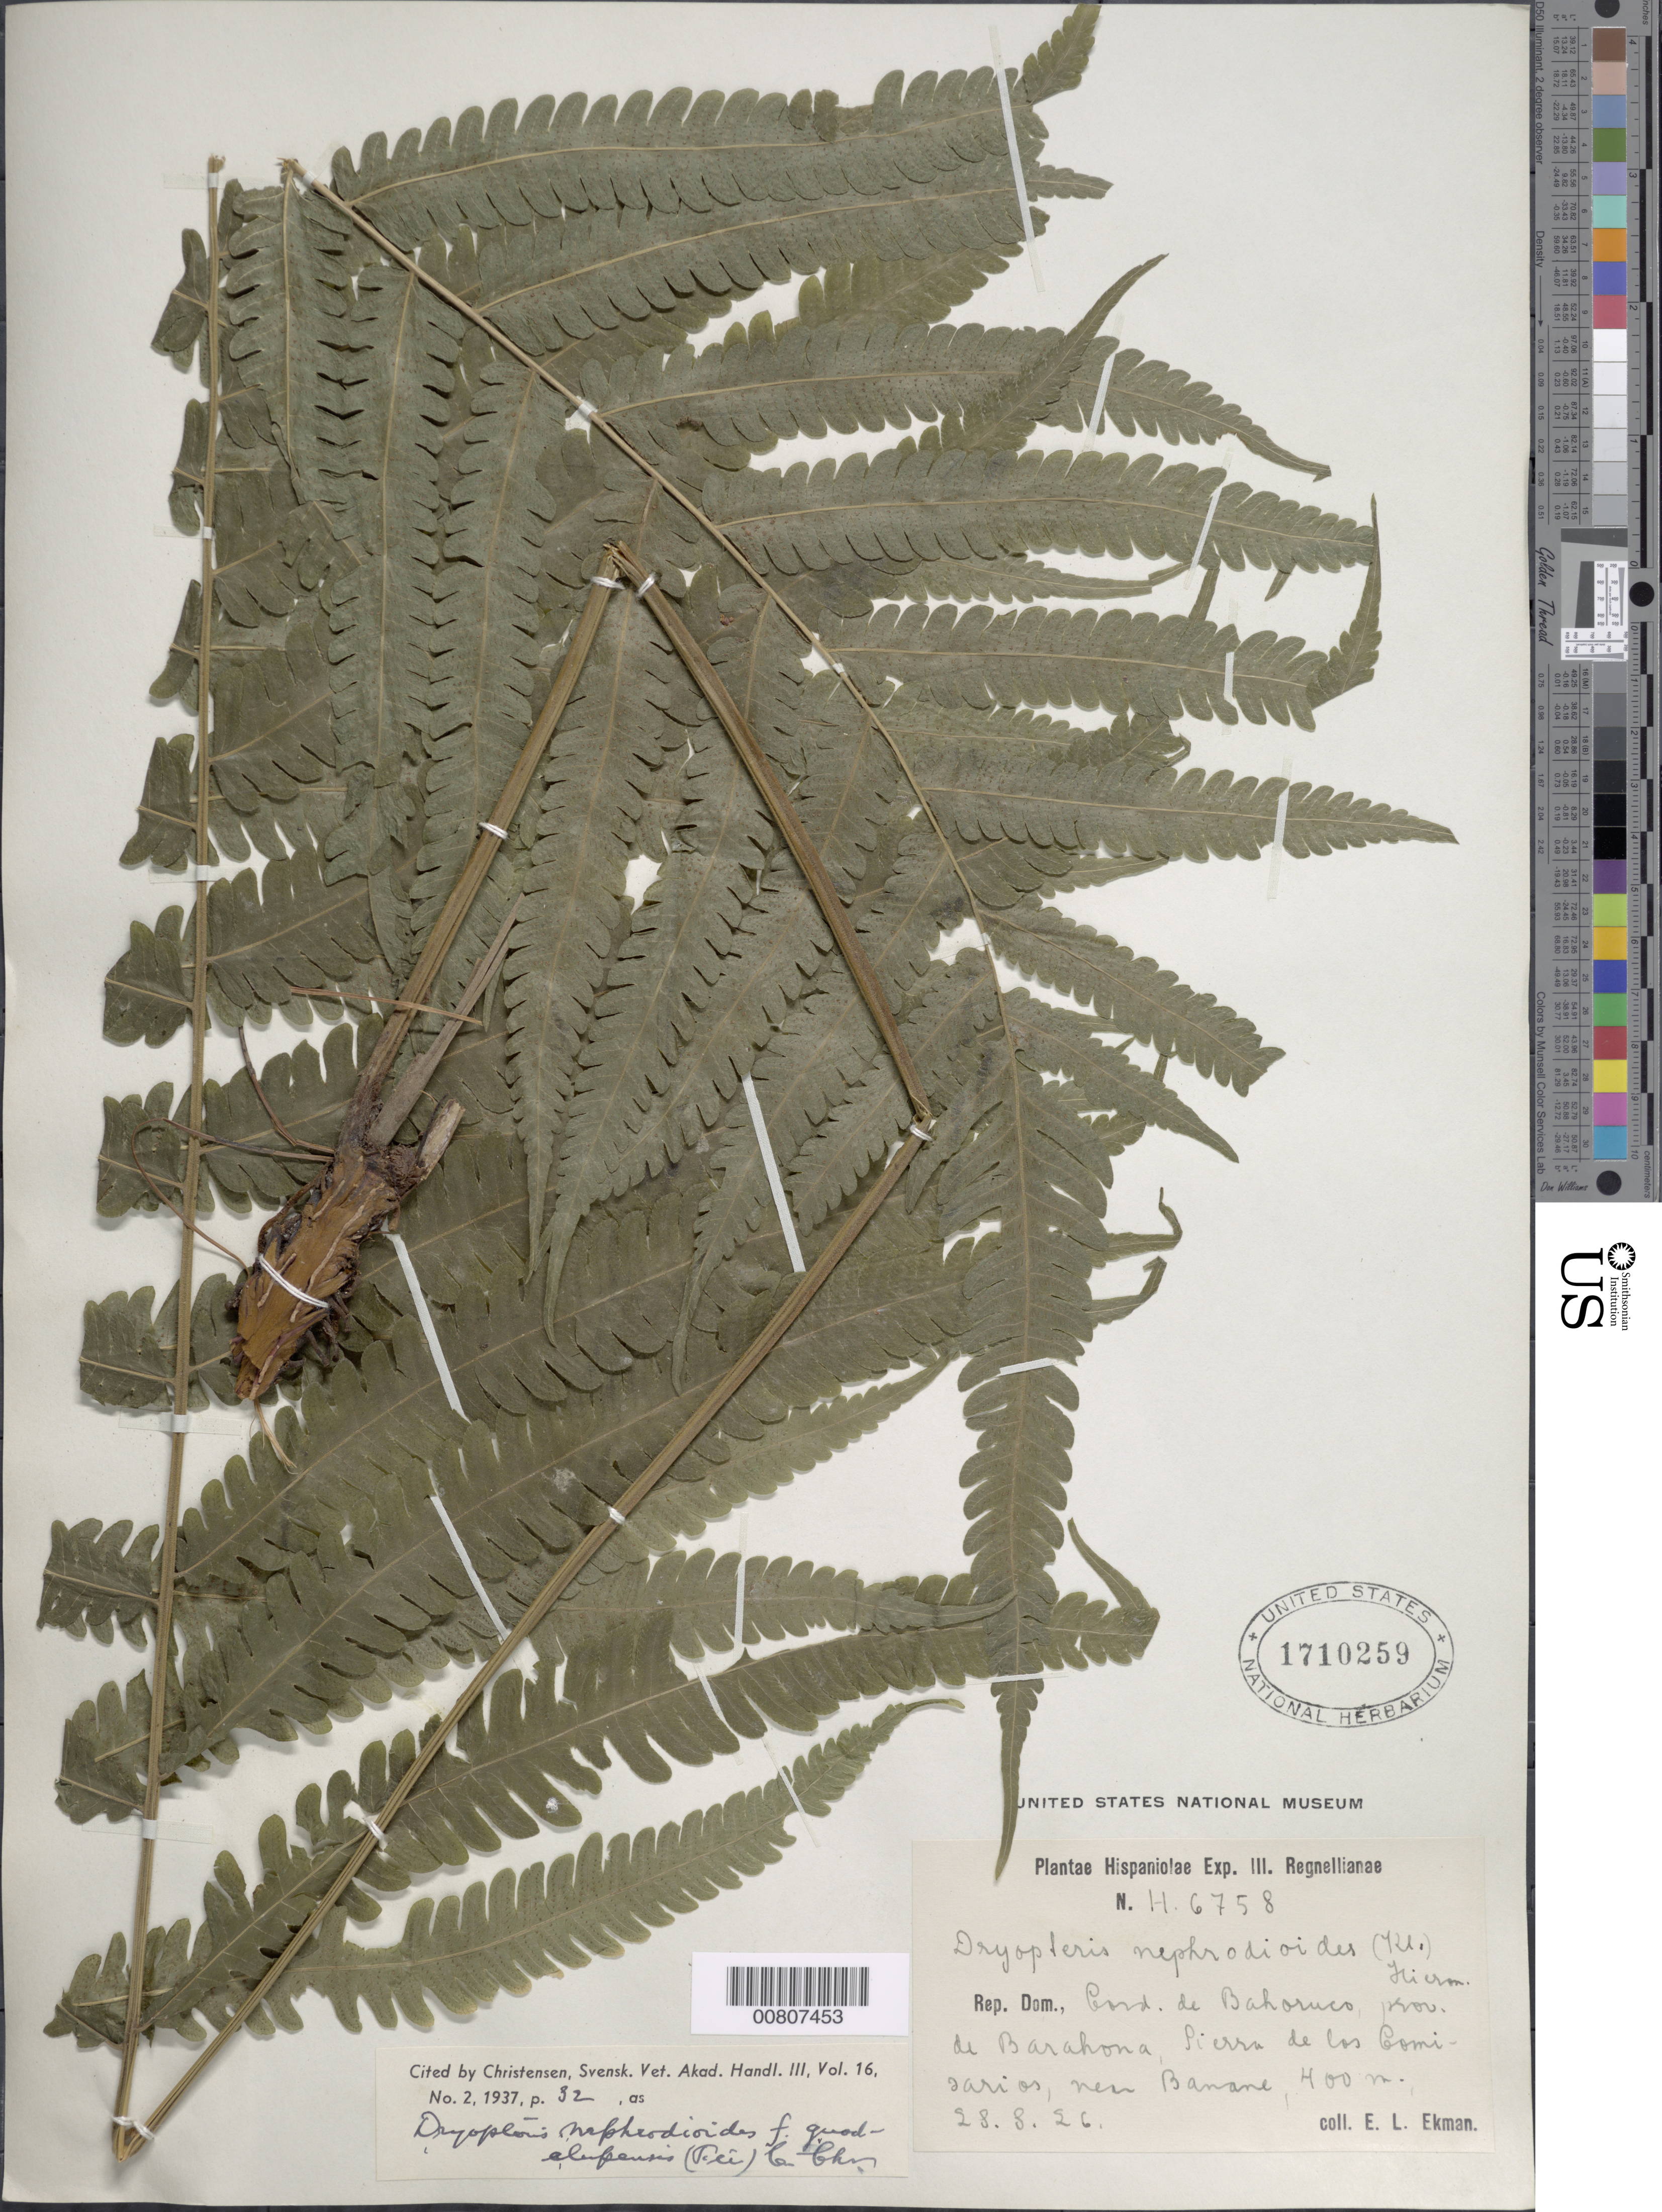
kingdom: Plantae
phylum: Tracheophyta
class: Polypodiopsida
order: Polypodiales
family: Thelypteridaceae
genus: Goniopteris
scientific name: Goniopteris nephrodioides (Klotzsch) comb. nov., ined 2015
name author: (Klotzsch)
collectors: E. L. Ekman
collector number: H 6758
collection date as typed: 28 Aug 1926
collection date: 1926-08-28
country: Dominican Republic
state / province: Barahona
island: Hispaniola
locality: Cordillera de Bahoruco, Sierra de las Comisarios, near Banane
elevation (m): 400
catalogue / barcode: US 1710259